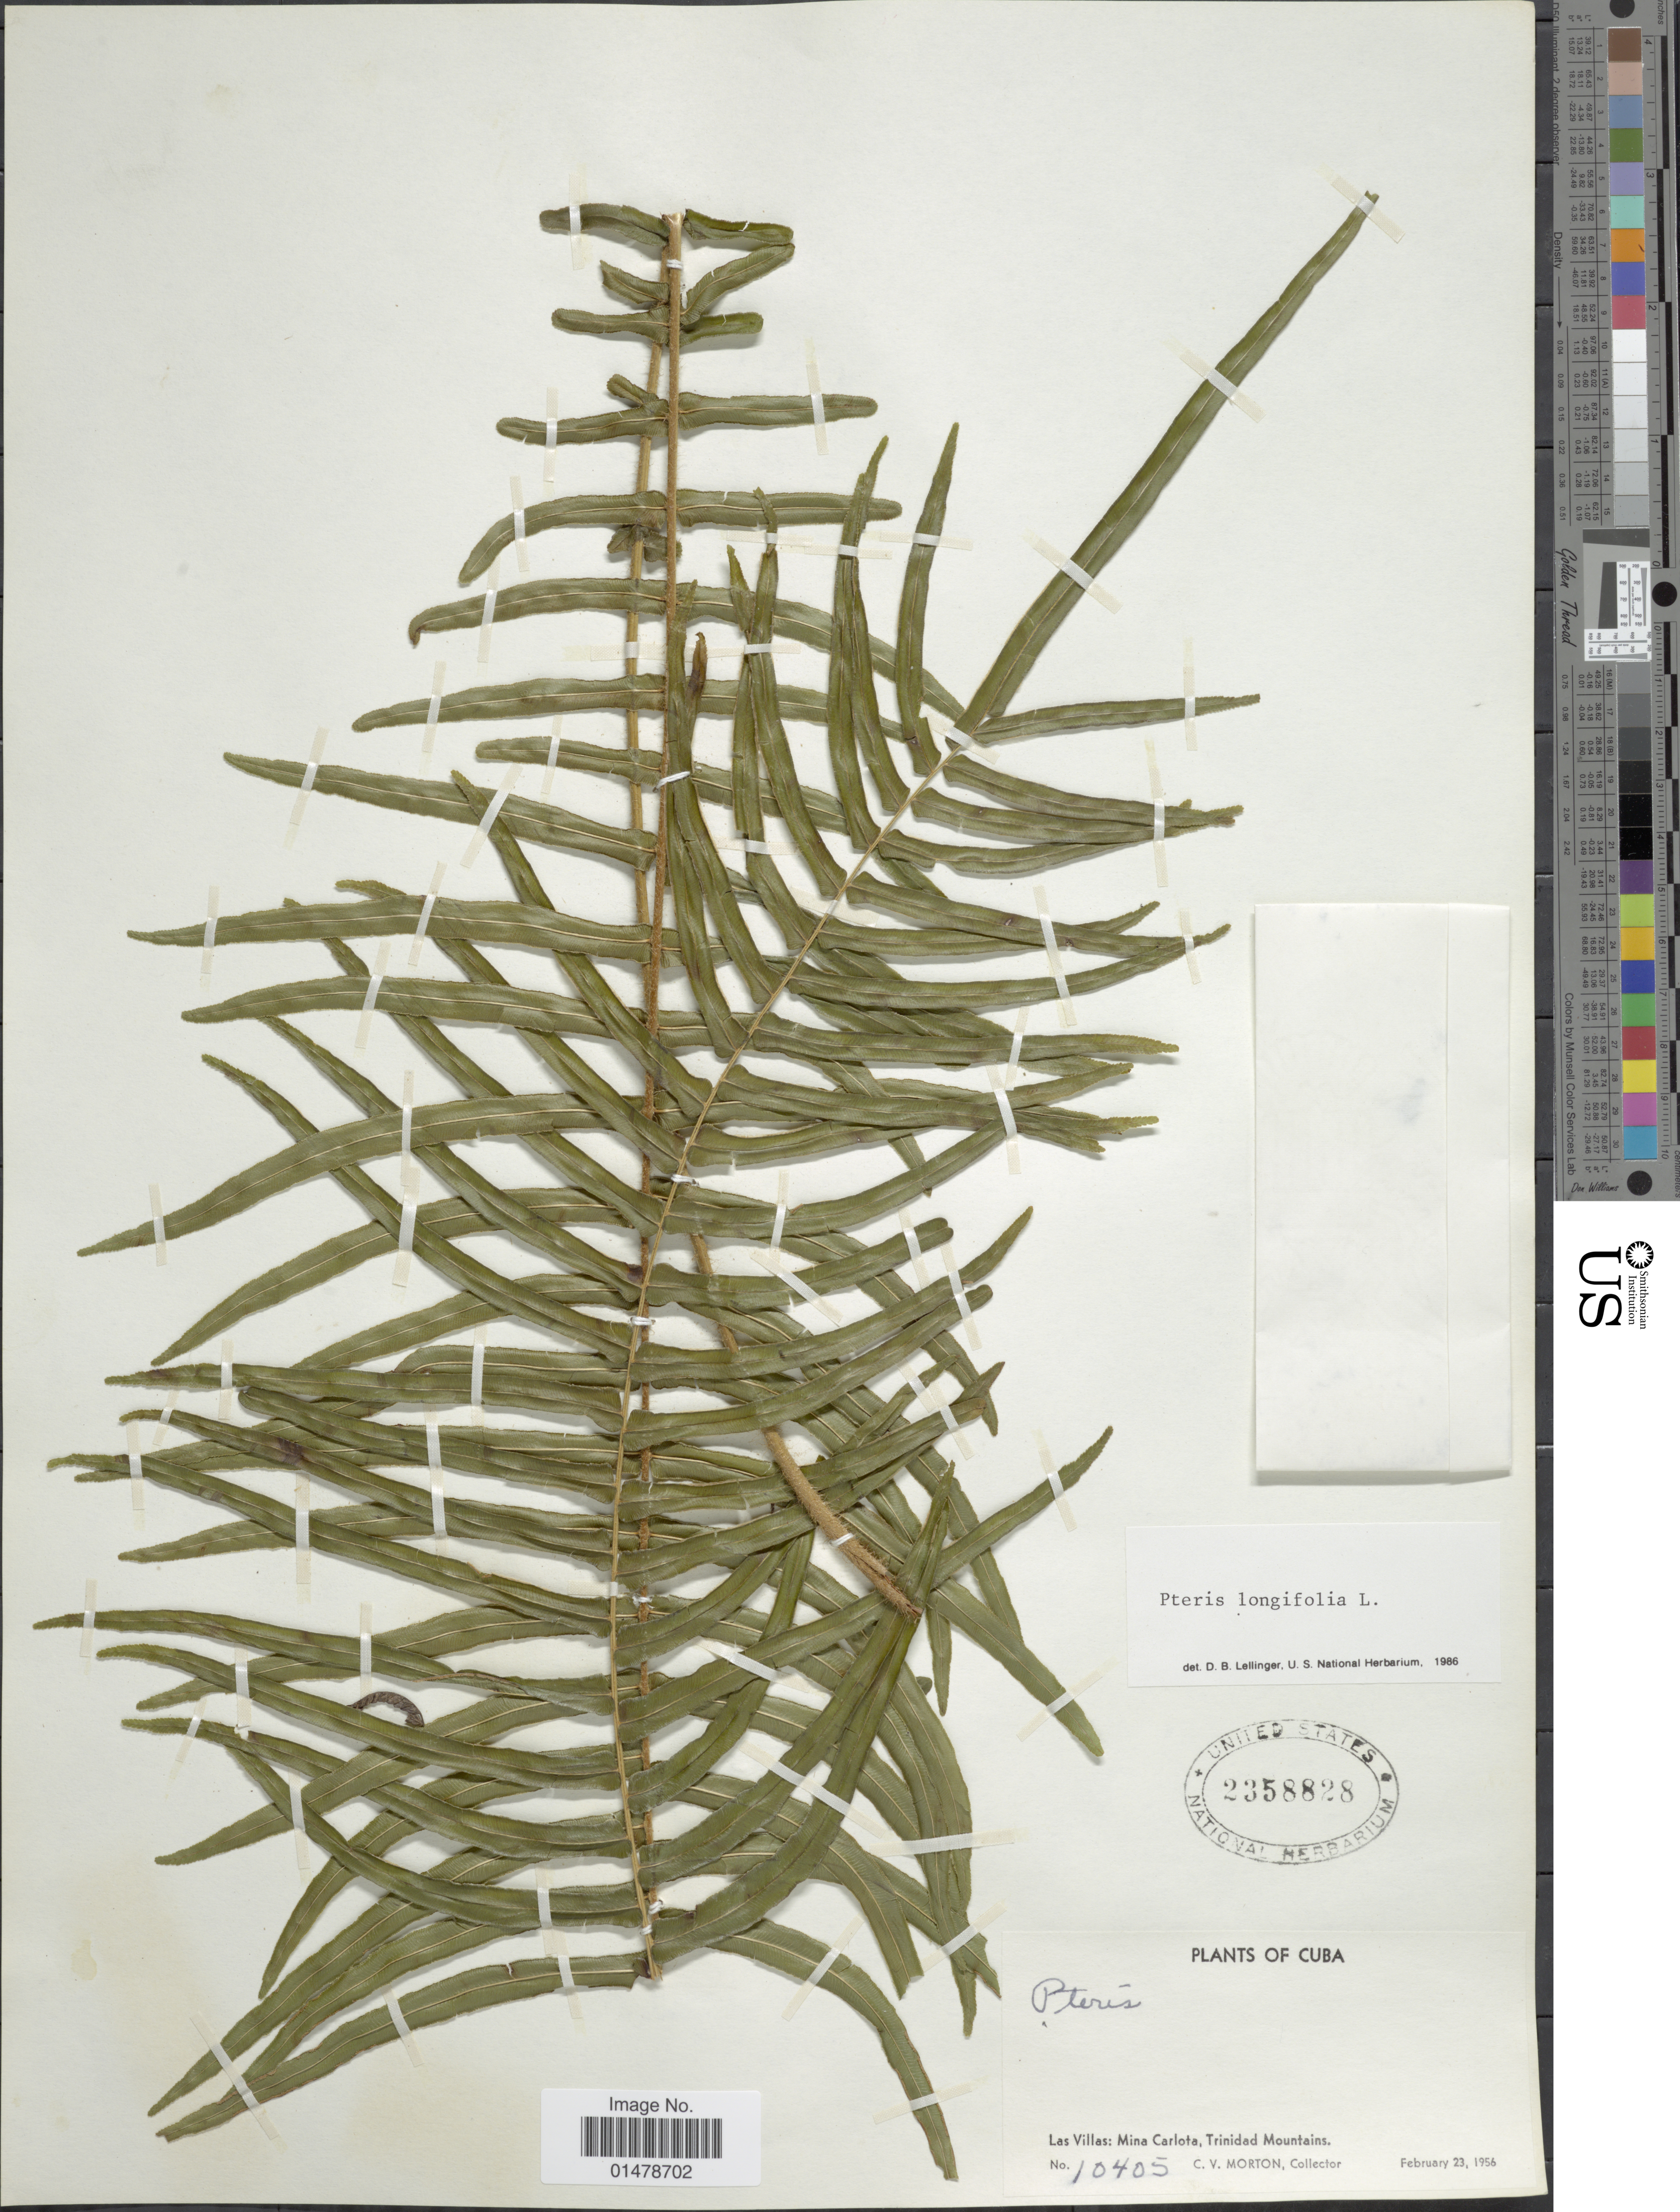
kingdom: Plantae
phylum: Tracheophyta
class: Polypodiopsida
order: Polypodiales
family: Pteridaceae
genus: Pteris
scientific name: Pteris longifolia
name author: L.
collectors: C. V. Morton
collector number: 10405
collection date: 1956-02-23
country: Cuba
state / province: Las Villas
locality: Mina Carlota, Trinidad Mountains.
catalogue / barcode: US 2358828